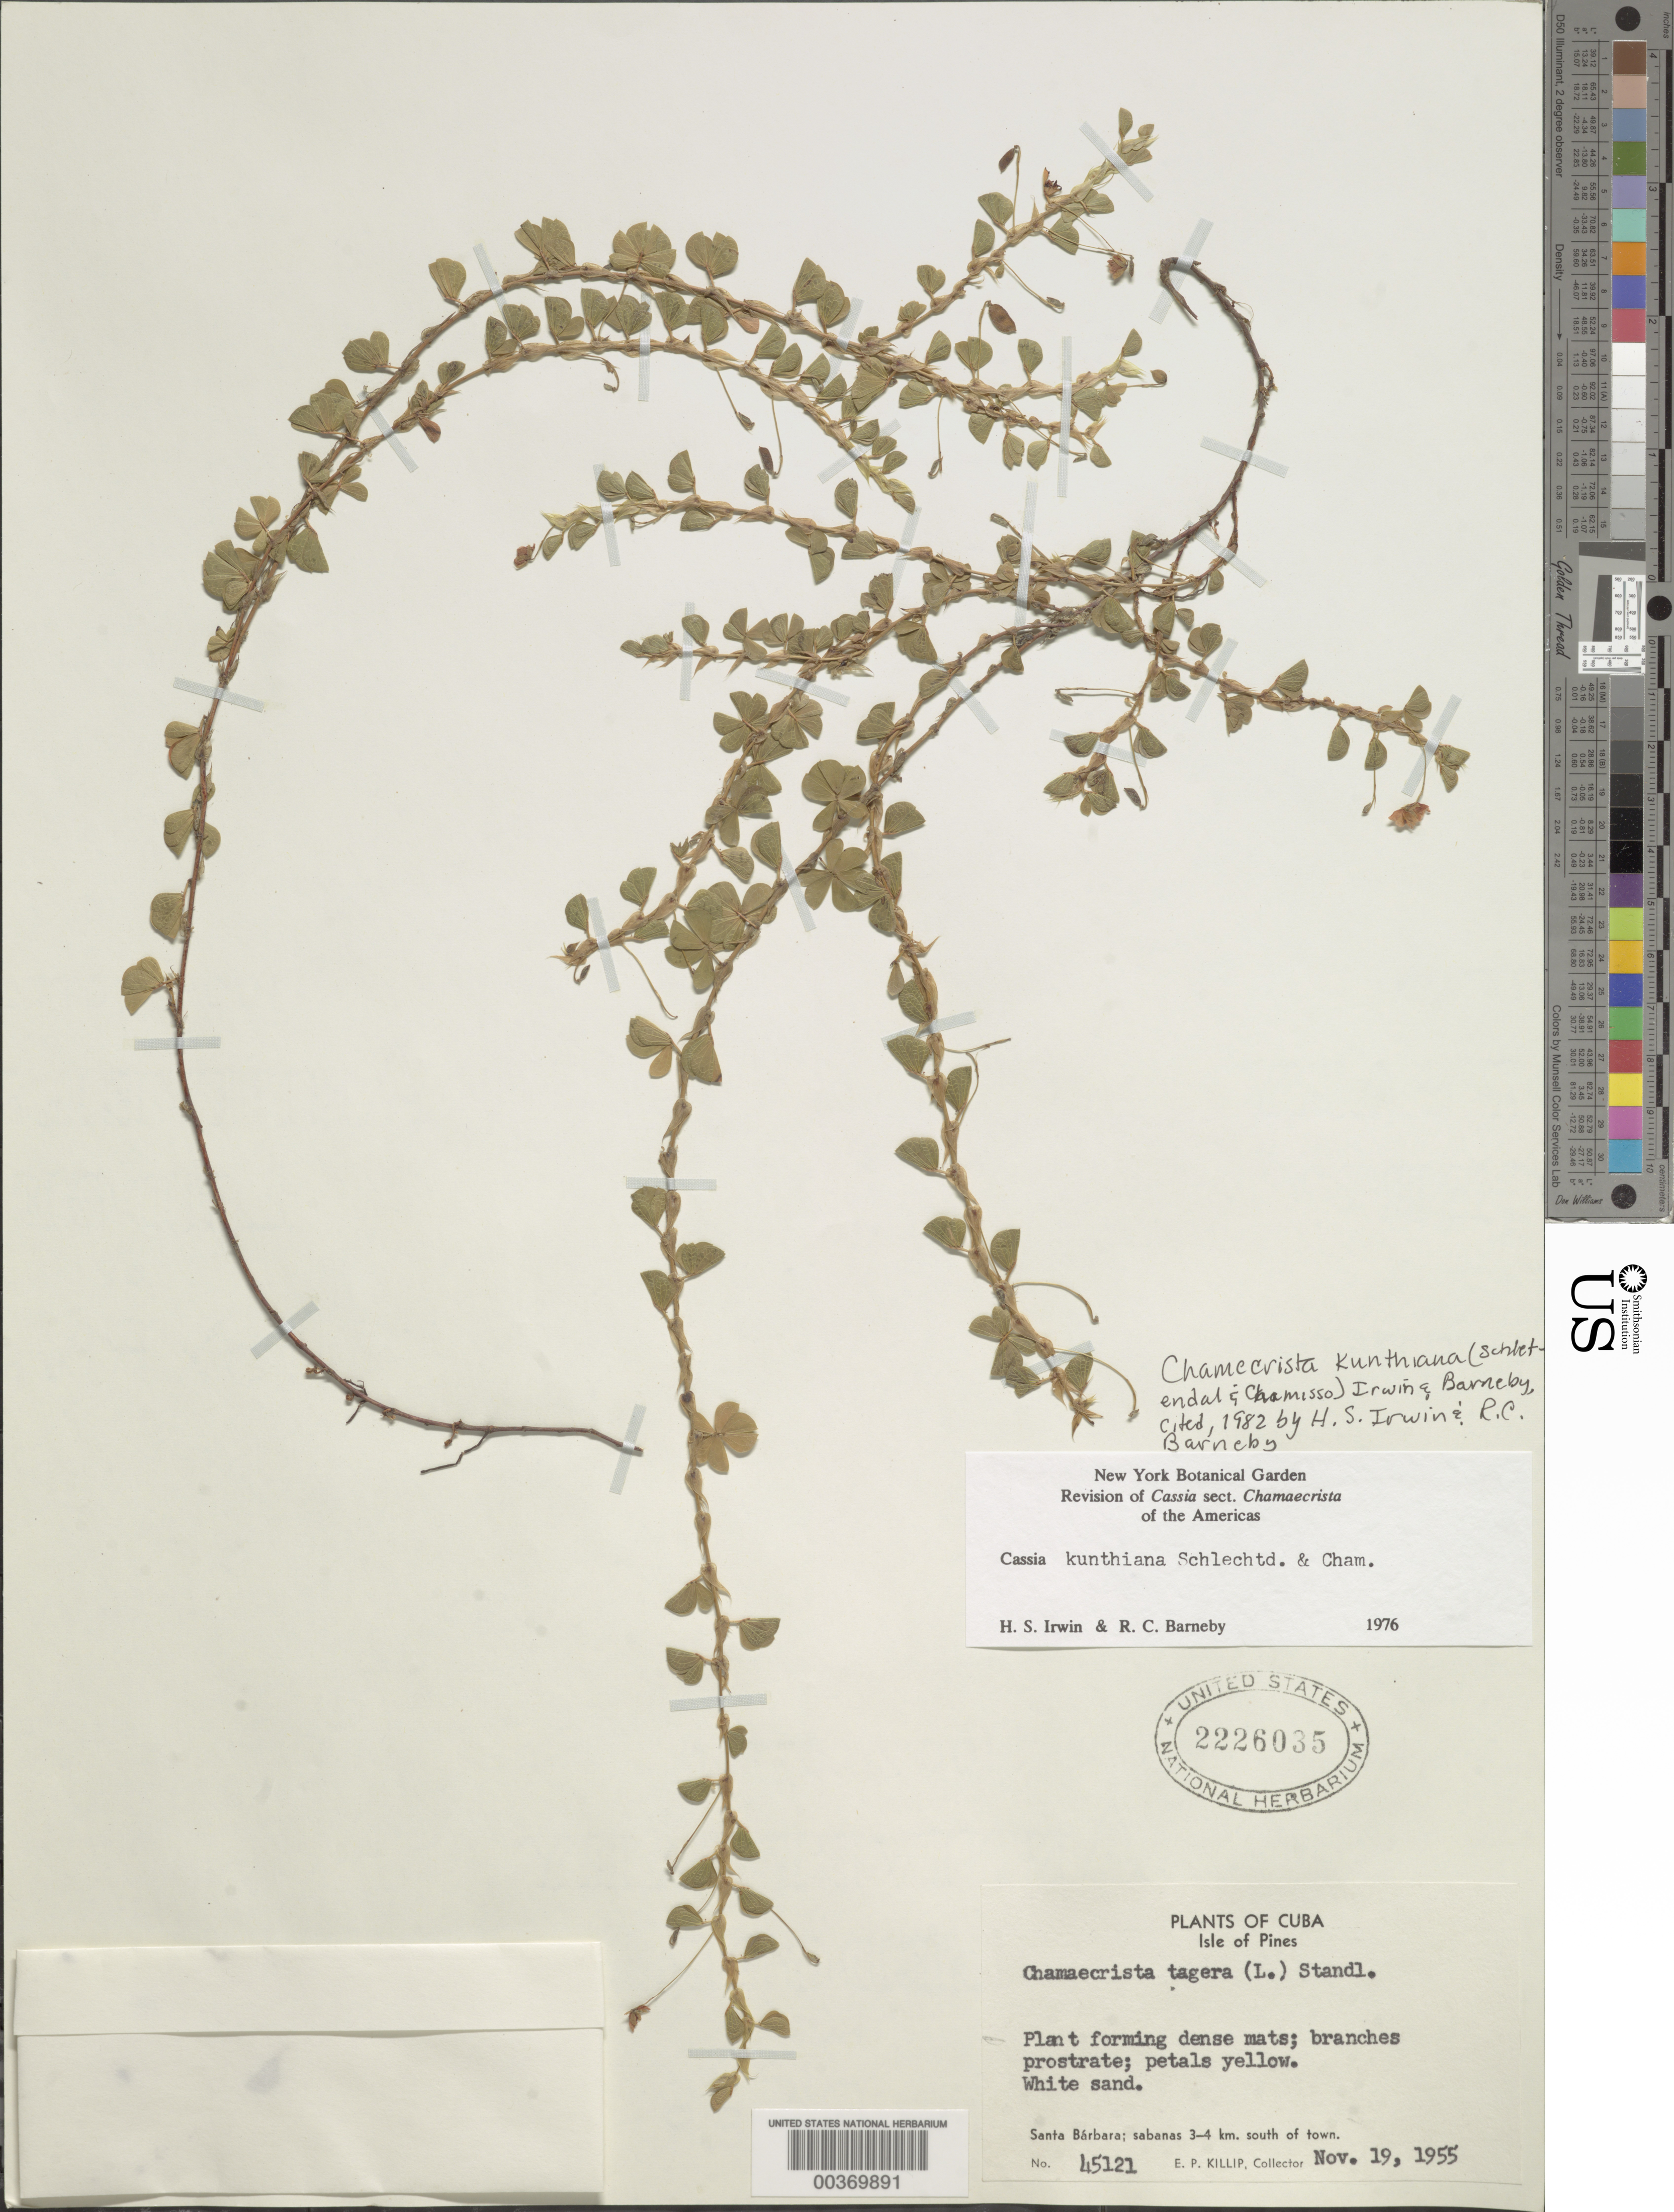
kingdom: Plantae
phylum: Tracheophyta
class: Magnoliopsida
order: Fabales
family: Fabaceae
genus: Chamaecrista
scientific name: Chamaecrista kunthiana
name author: (Schltdl. & Cham.) H.S. Irwin & Barneby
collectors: E. P. Killip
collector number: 45121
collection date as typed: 19 Nov 1955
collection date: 1955-11-19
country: Cuba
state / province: Isla de La Juventud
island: Isla de La Juventud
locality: Santa barbara, 3-4 km s of town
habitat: White-sand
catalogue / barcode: US 2226035